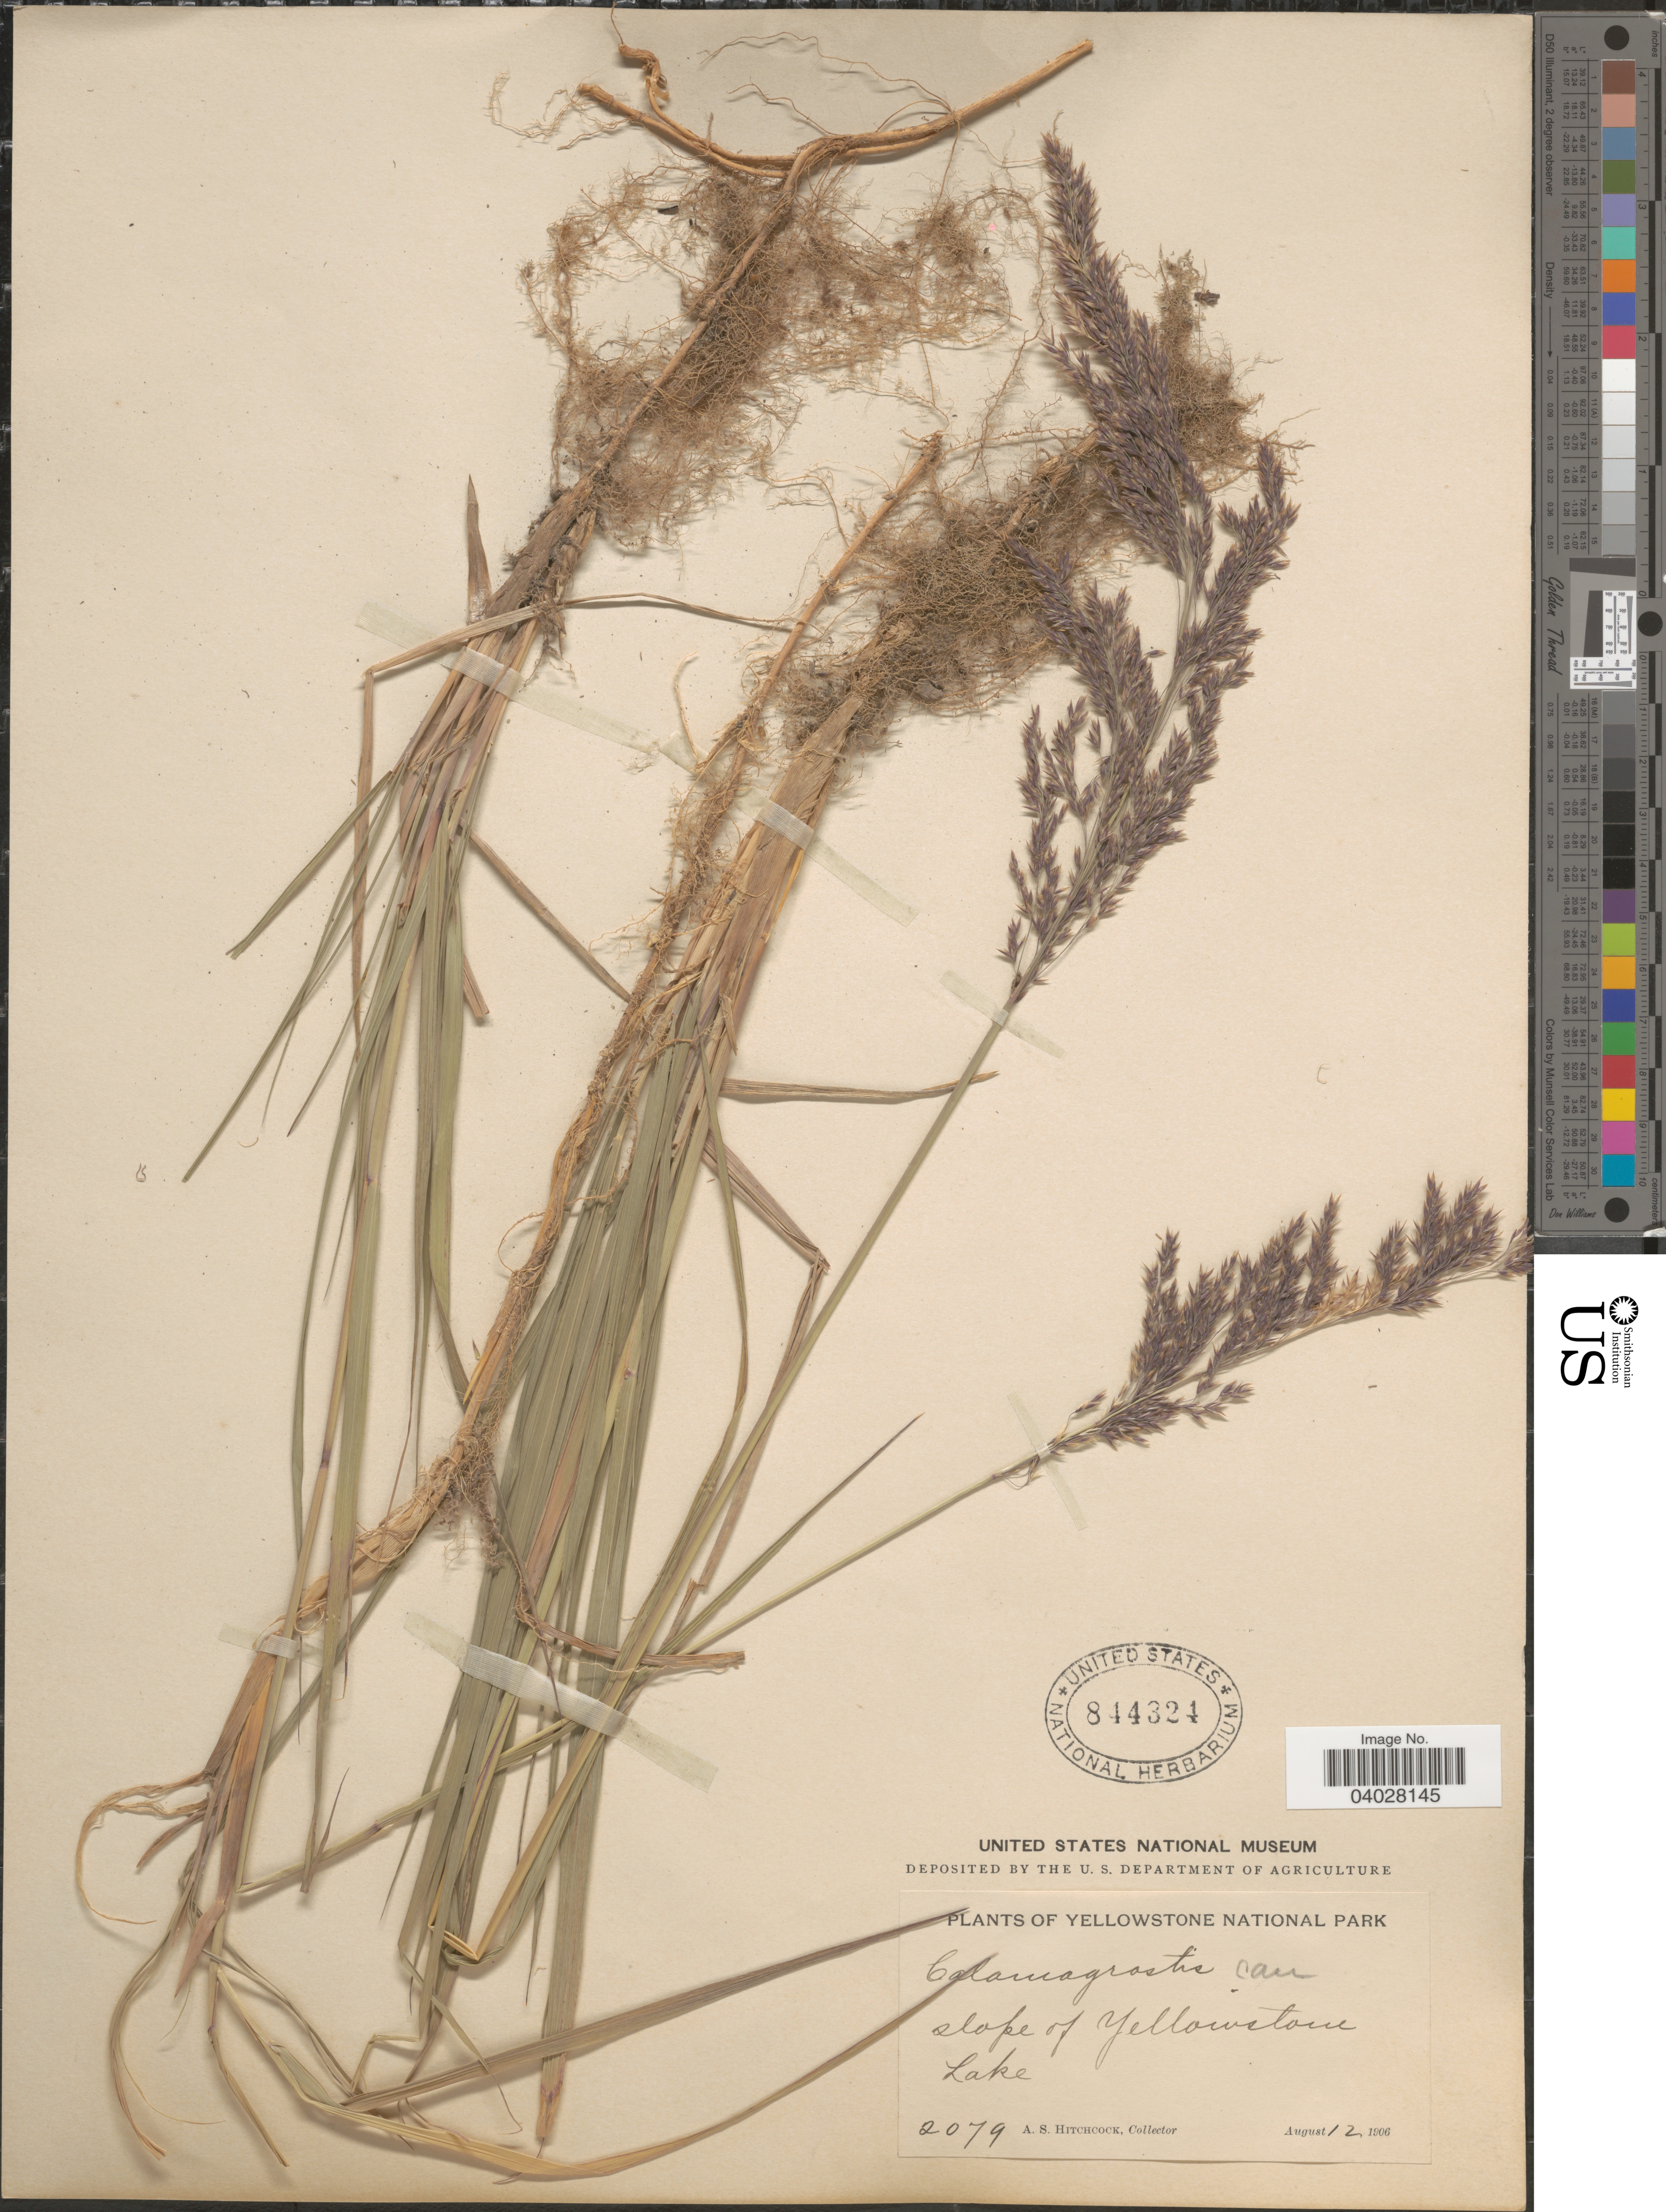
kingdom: Plantae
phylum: Tracheophyta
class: Liliopsida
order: Poales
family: Poaceae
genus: Calamagrostis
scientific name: Calamagrostis canadensis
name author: (Michx.) P. Beauv.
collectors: A. S. Hitchcock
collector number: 2079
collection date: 1906-08-12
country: United States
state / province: Wyoming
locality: Yellowstone National Park. Slope of Yellowstone Lake.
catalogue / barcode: US 844324